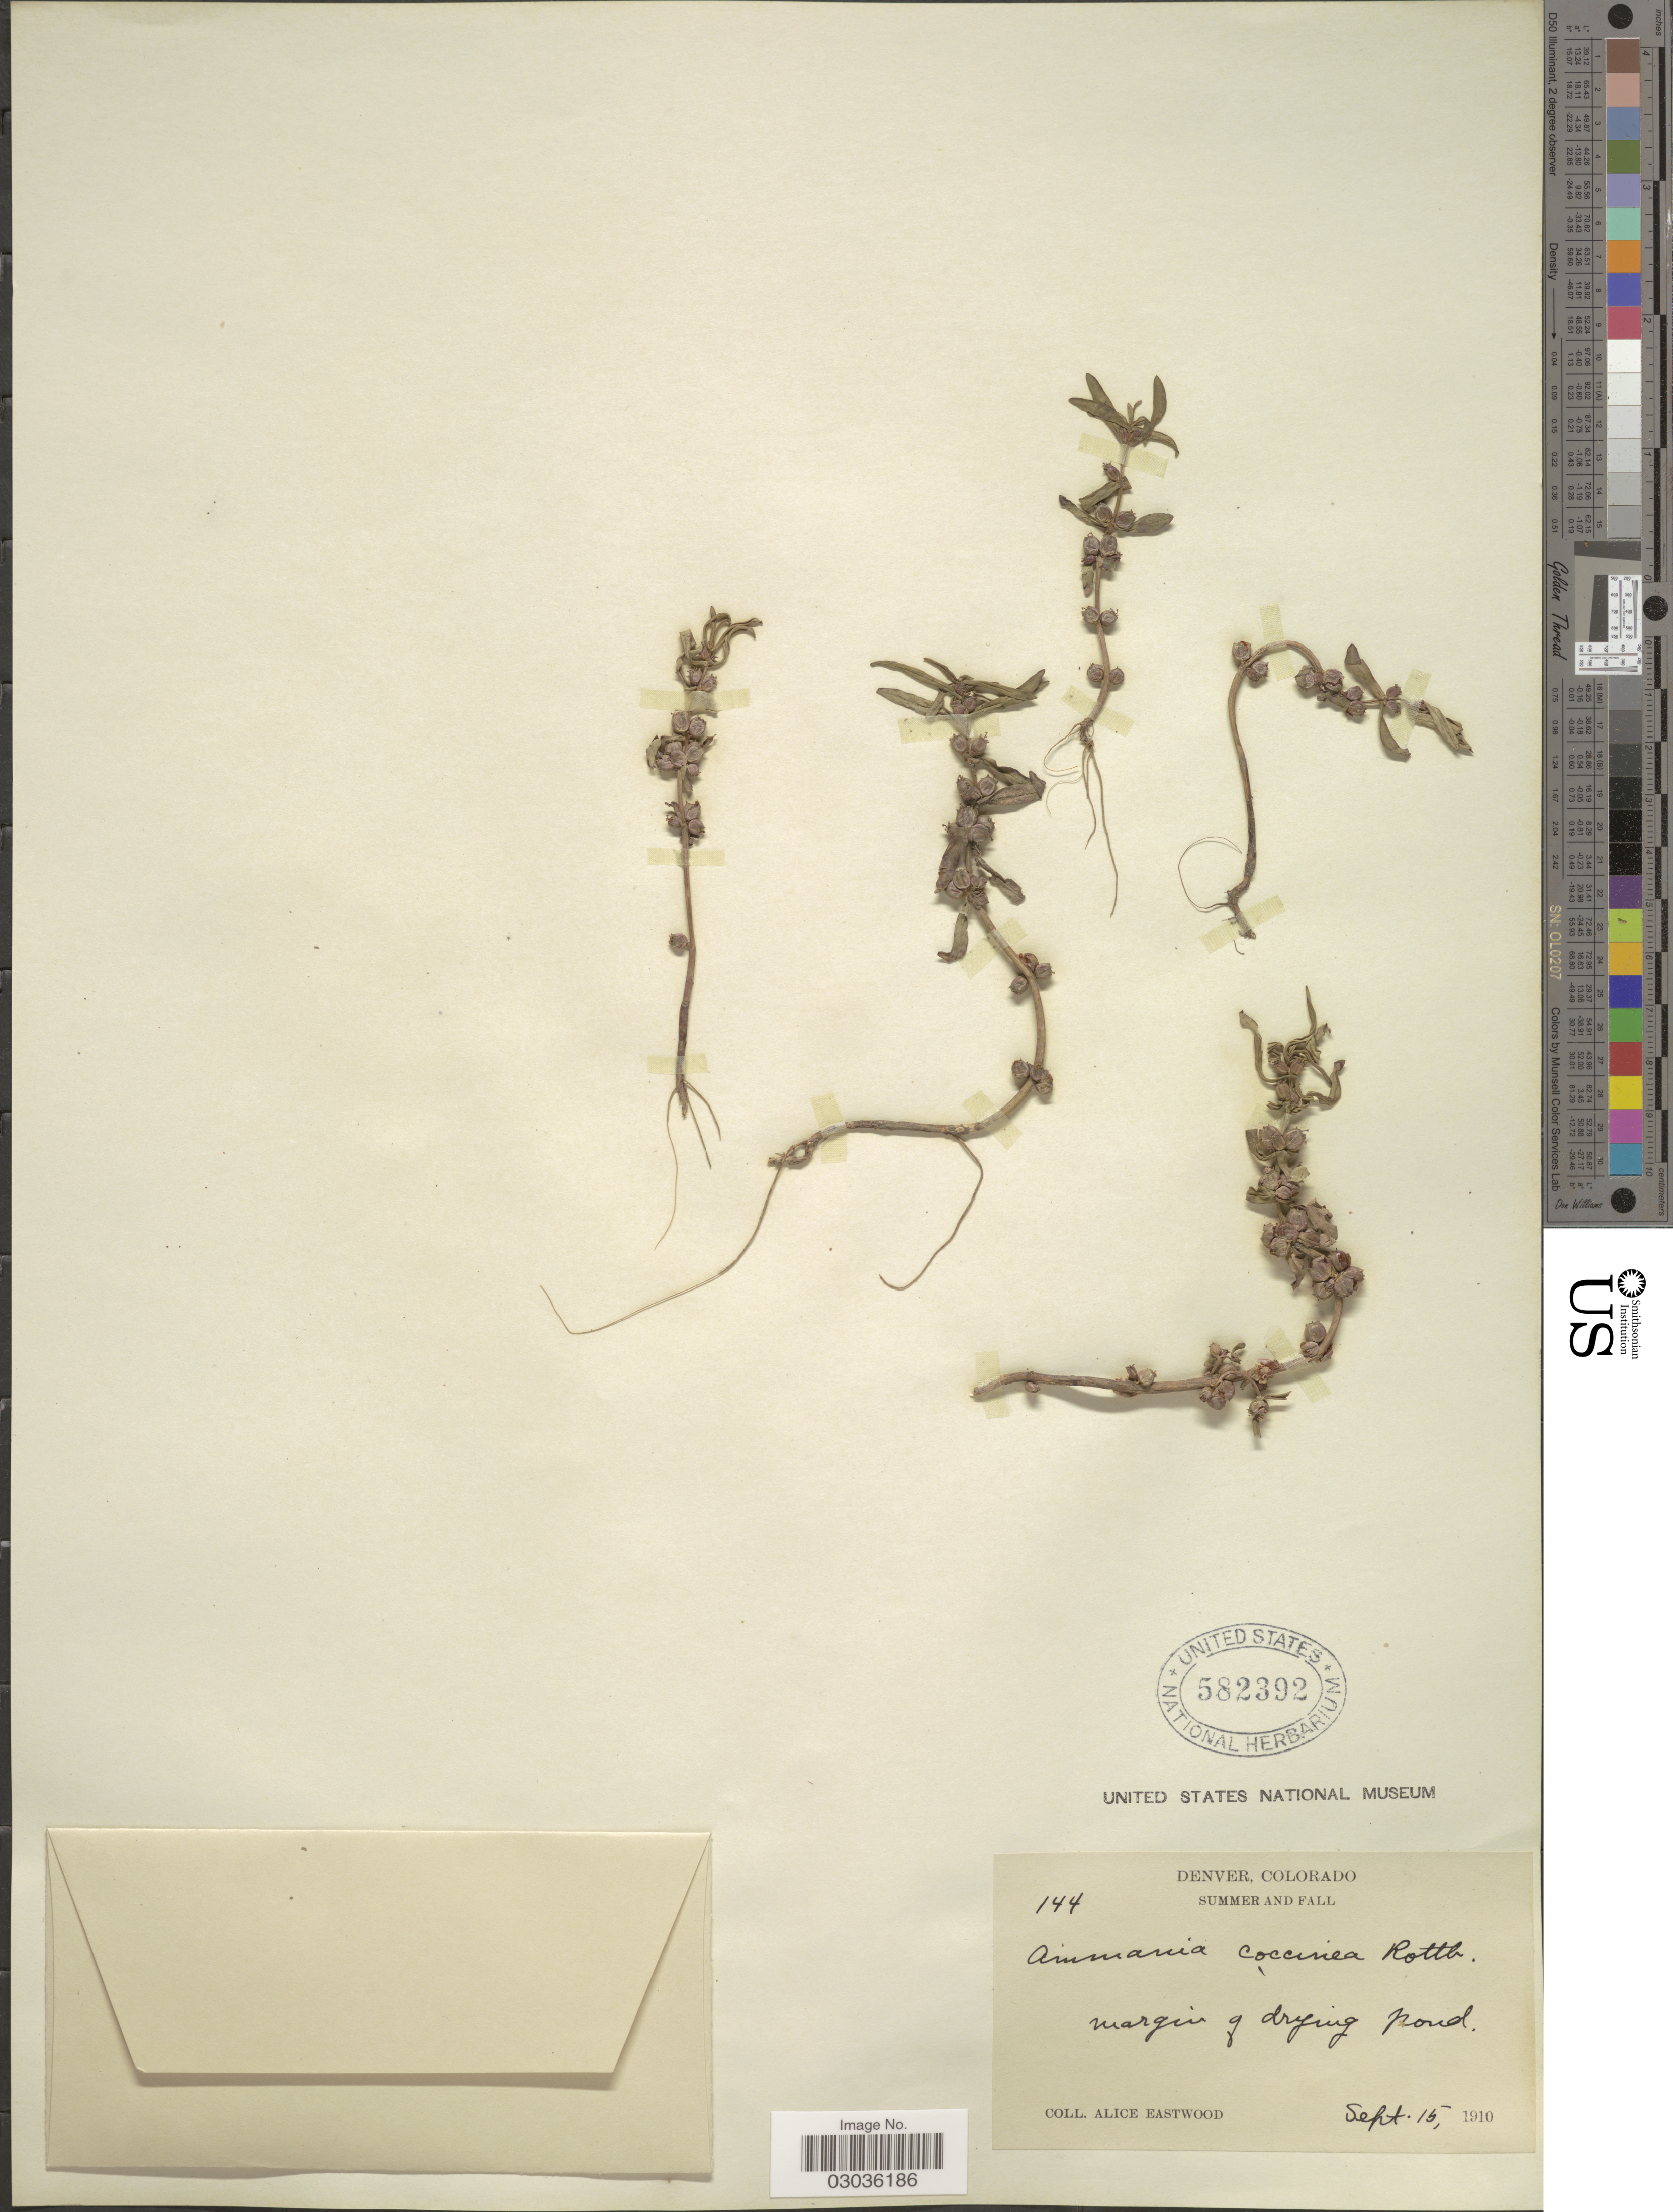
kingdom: Plantae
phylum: Tracheophyta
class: Magnoliopsida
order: Myrtales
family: Lythraceae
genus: Ammannia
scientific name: Ammannia coccinea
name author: Rottb.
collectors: A. Eastwood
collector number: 144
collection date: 1910-09-15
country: United States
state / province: Colorado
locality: Denver, Summer and Fall.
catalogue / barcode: US 582392